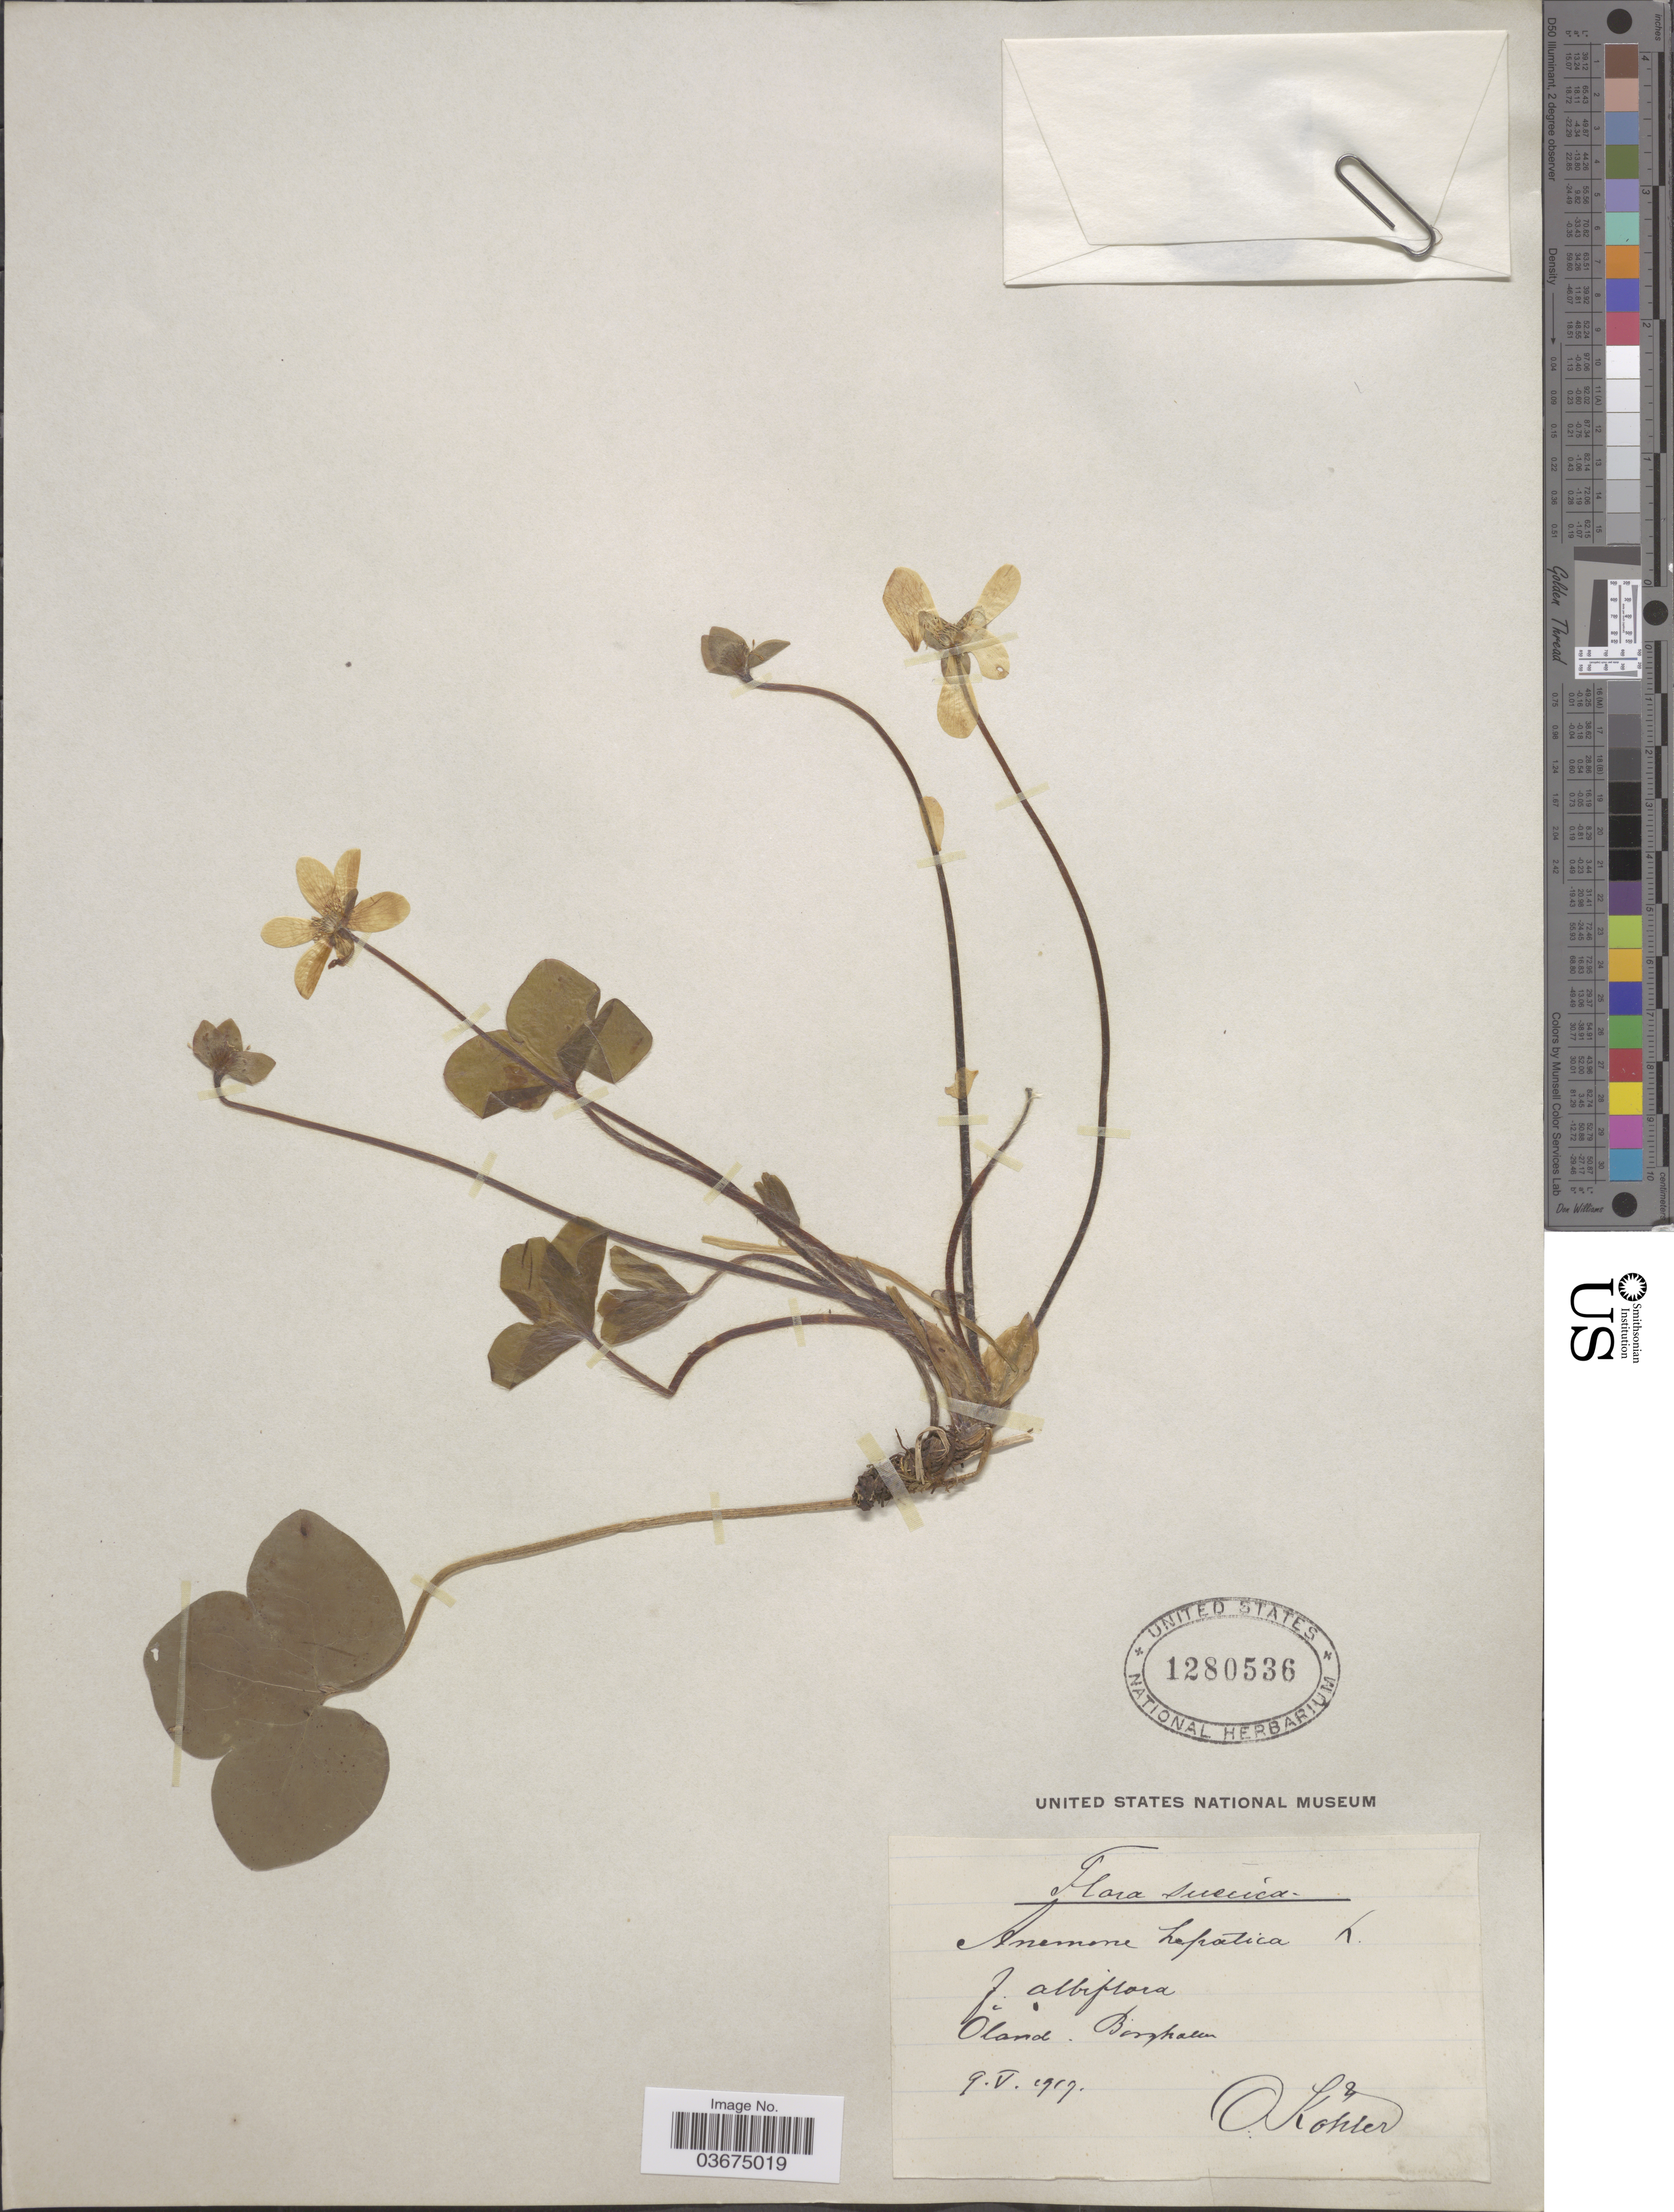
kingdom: Plantae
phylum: Tracheophyta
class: Magnoliopsida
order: Ranunculales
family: Ranunculaceae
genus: Hepatica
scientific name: Hepatica triloba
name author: Chaix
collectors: O. Köhler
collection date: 1917-05-09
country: Sweden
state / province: Kalmar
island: Oland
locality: Suecia. Ôland. Berghalen.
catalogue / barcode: US 1280536